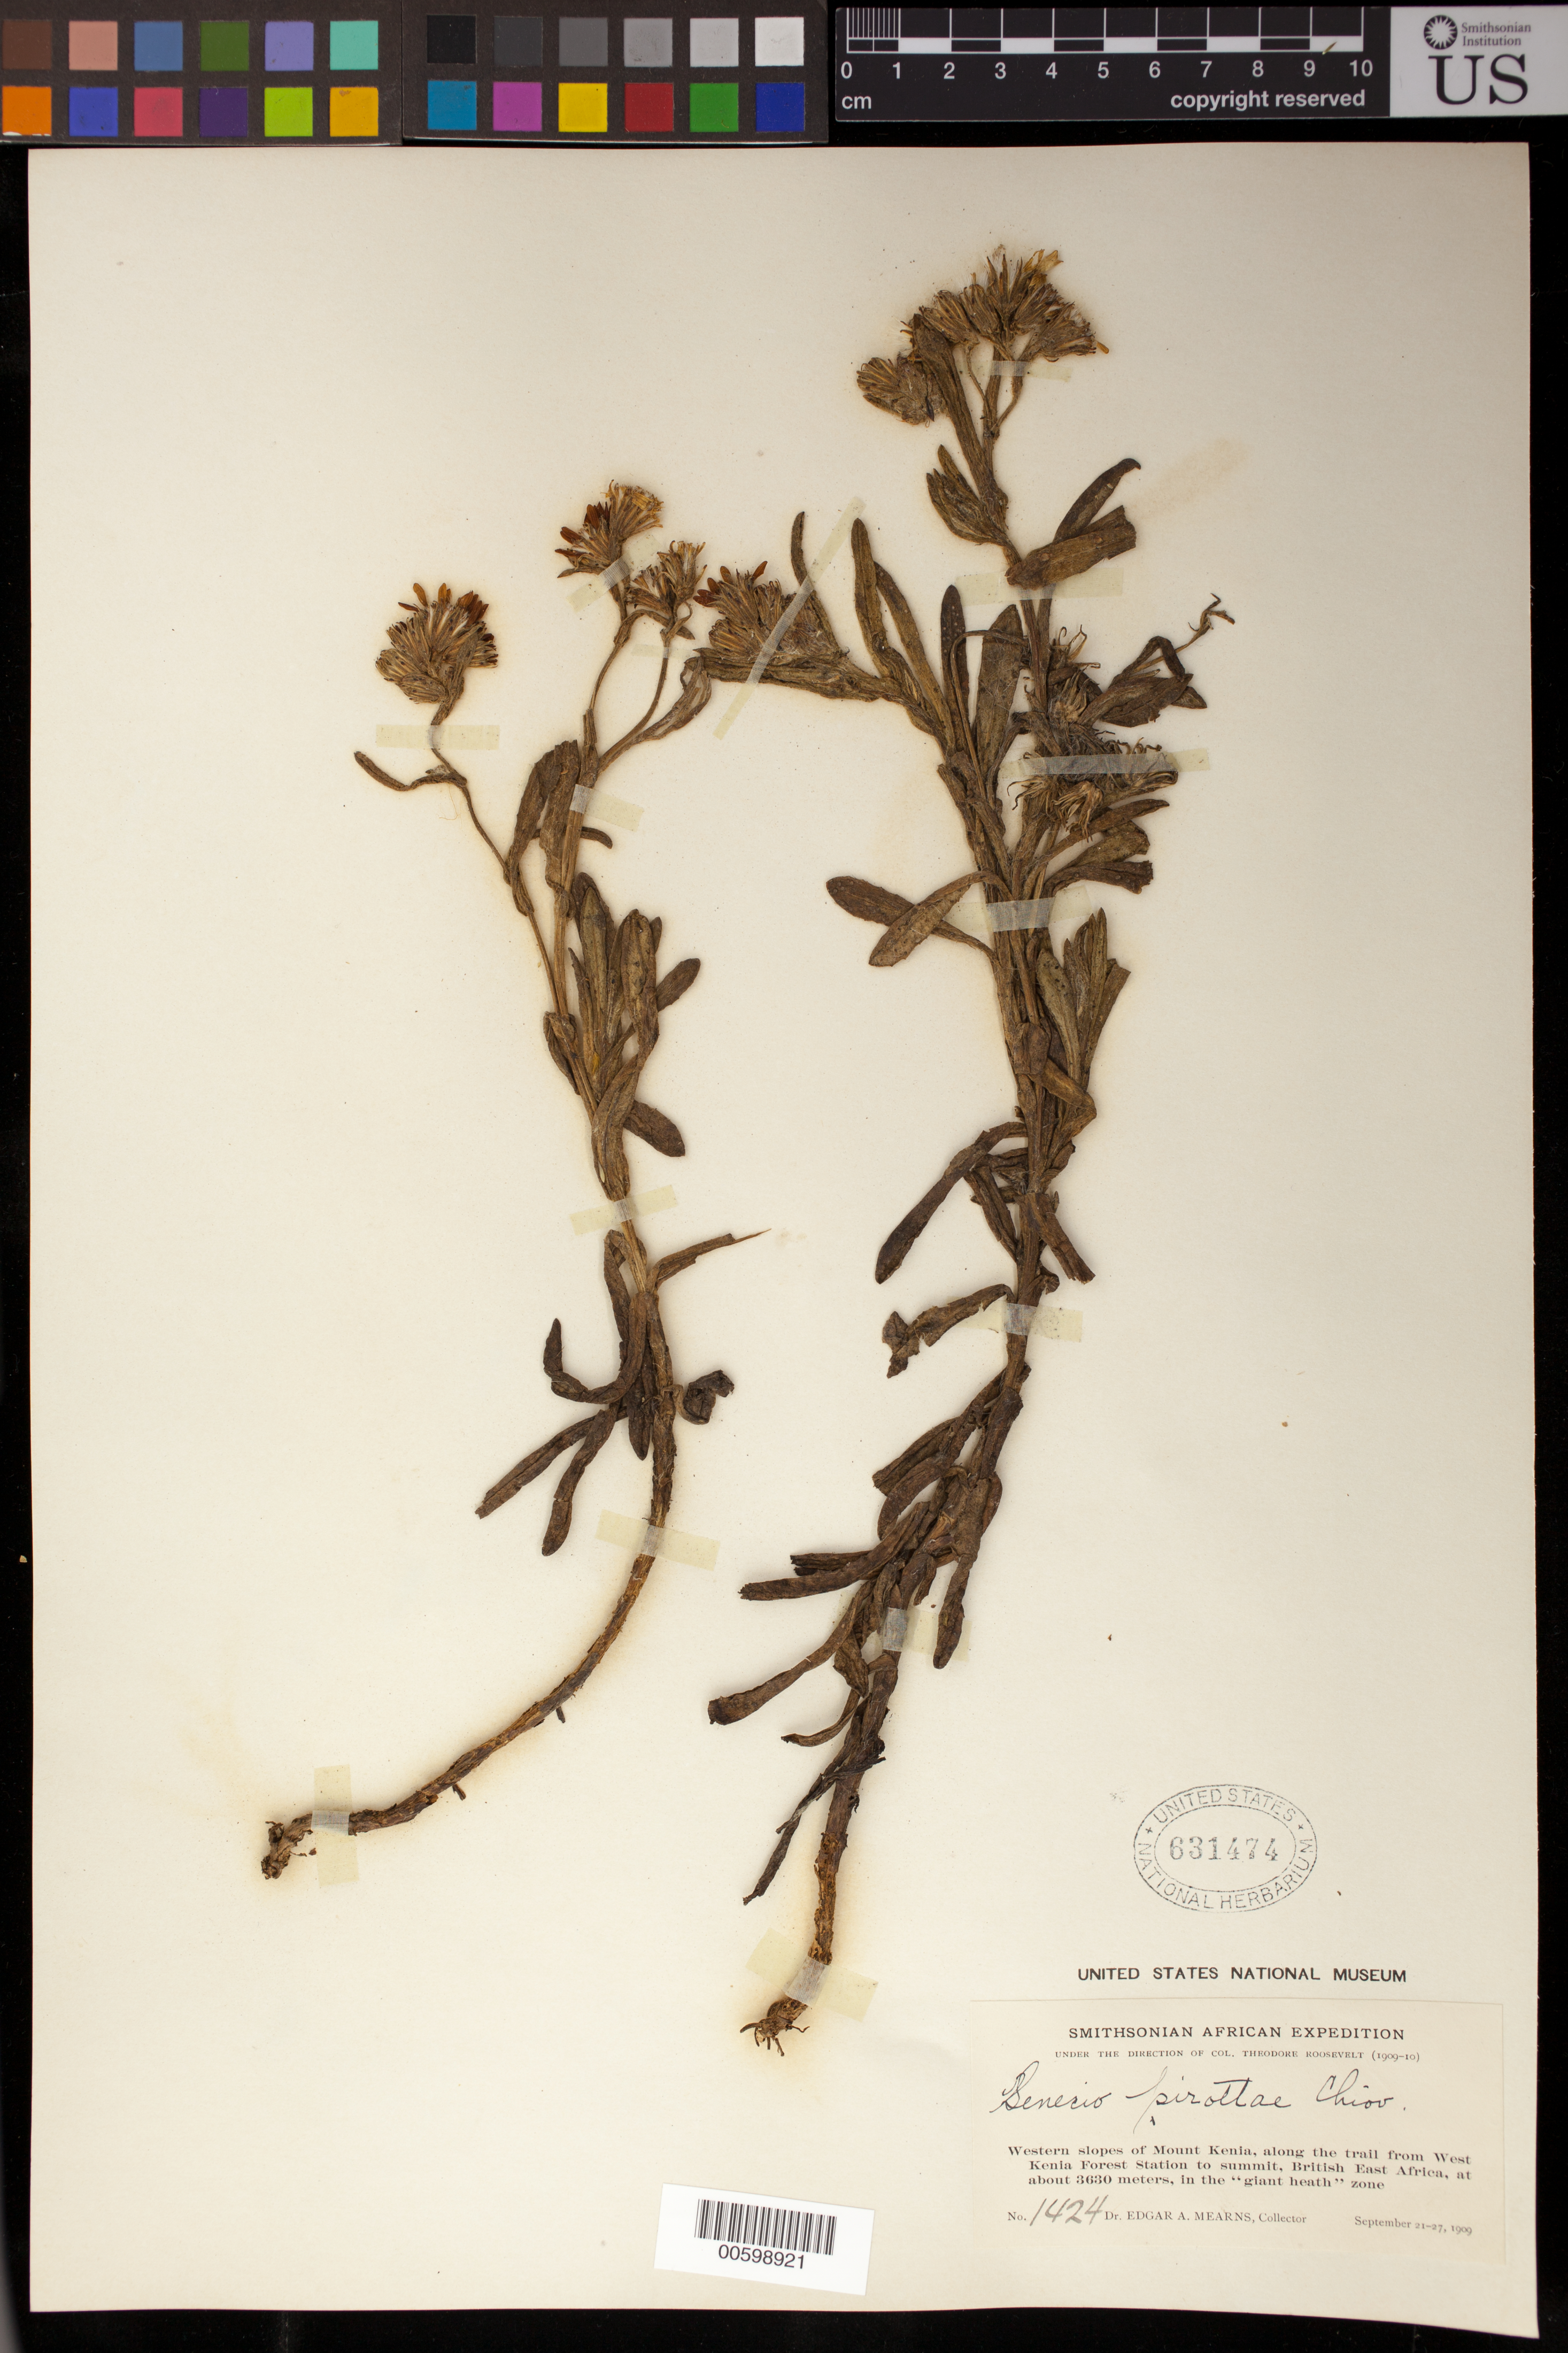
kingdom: Plantae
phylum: Tracheophyta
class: Magnoliopsida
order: Asterales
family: Asteraceae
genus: Senecio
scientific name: Senecio pirottae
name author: Chiov.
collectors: E. A. Mearns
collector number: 1424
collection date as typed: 21 Sep 1909 to 27 Sep 1909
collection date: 1909-09-21/1909-09-27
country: Kenya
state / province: Nyeri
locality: Western slopes of mount Kenya, along the trail from west Kenya Forest station to summit, in the "giant health" zone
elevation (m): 3630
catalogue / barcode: US 631474